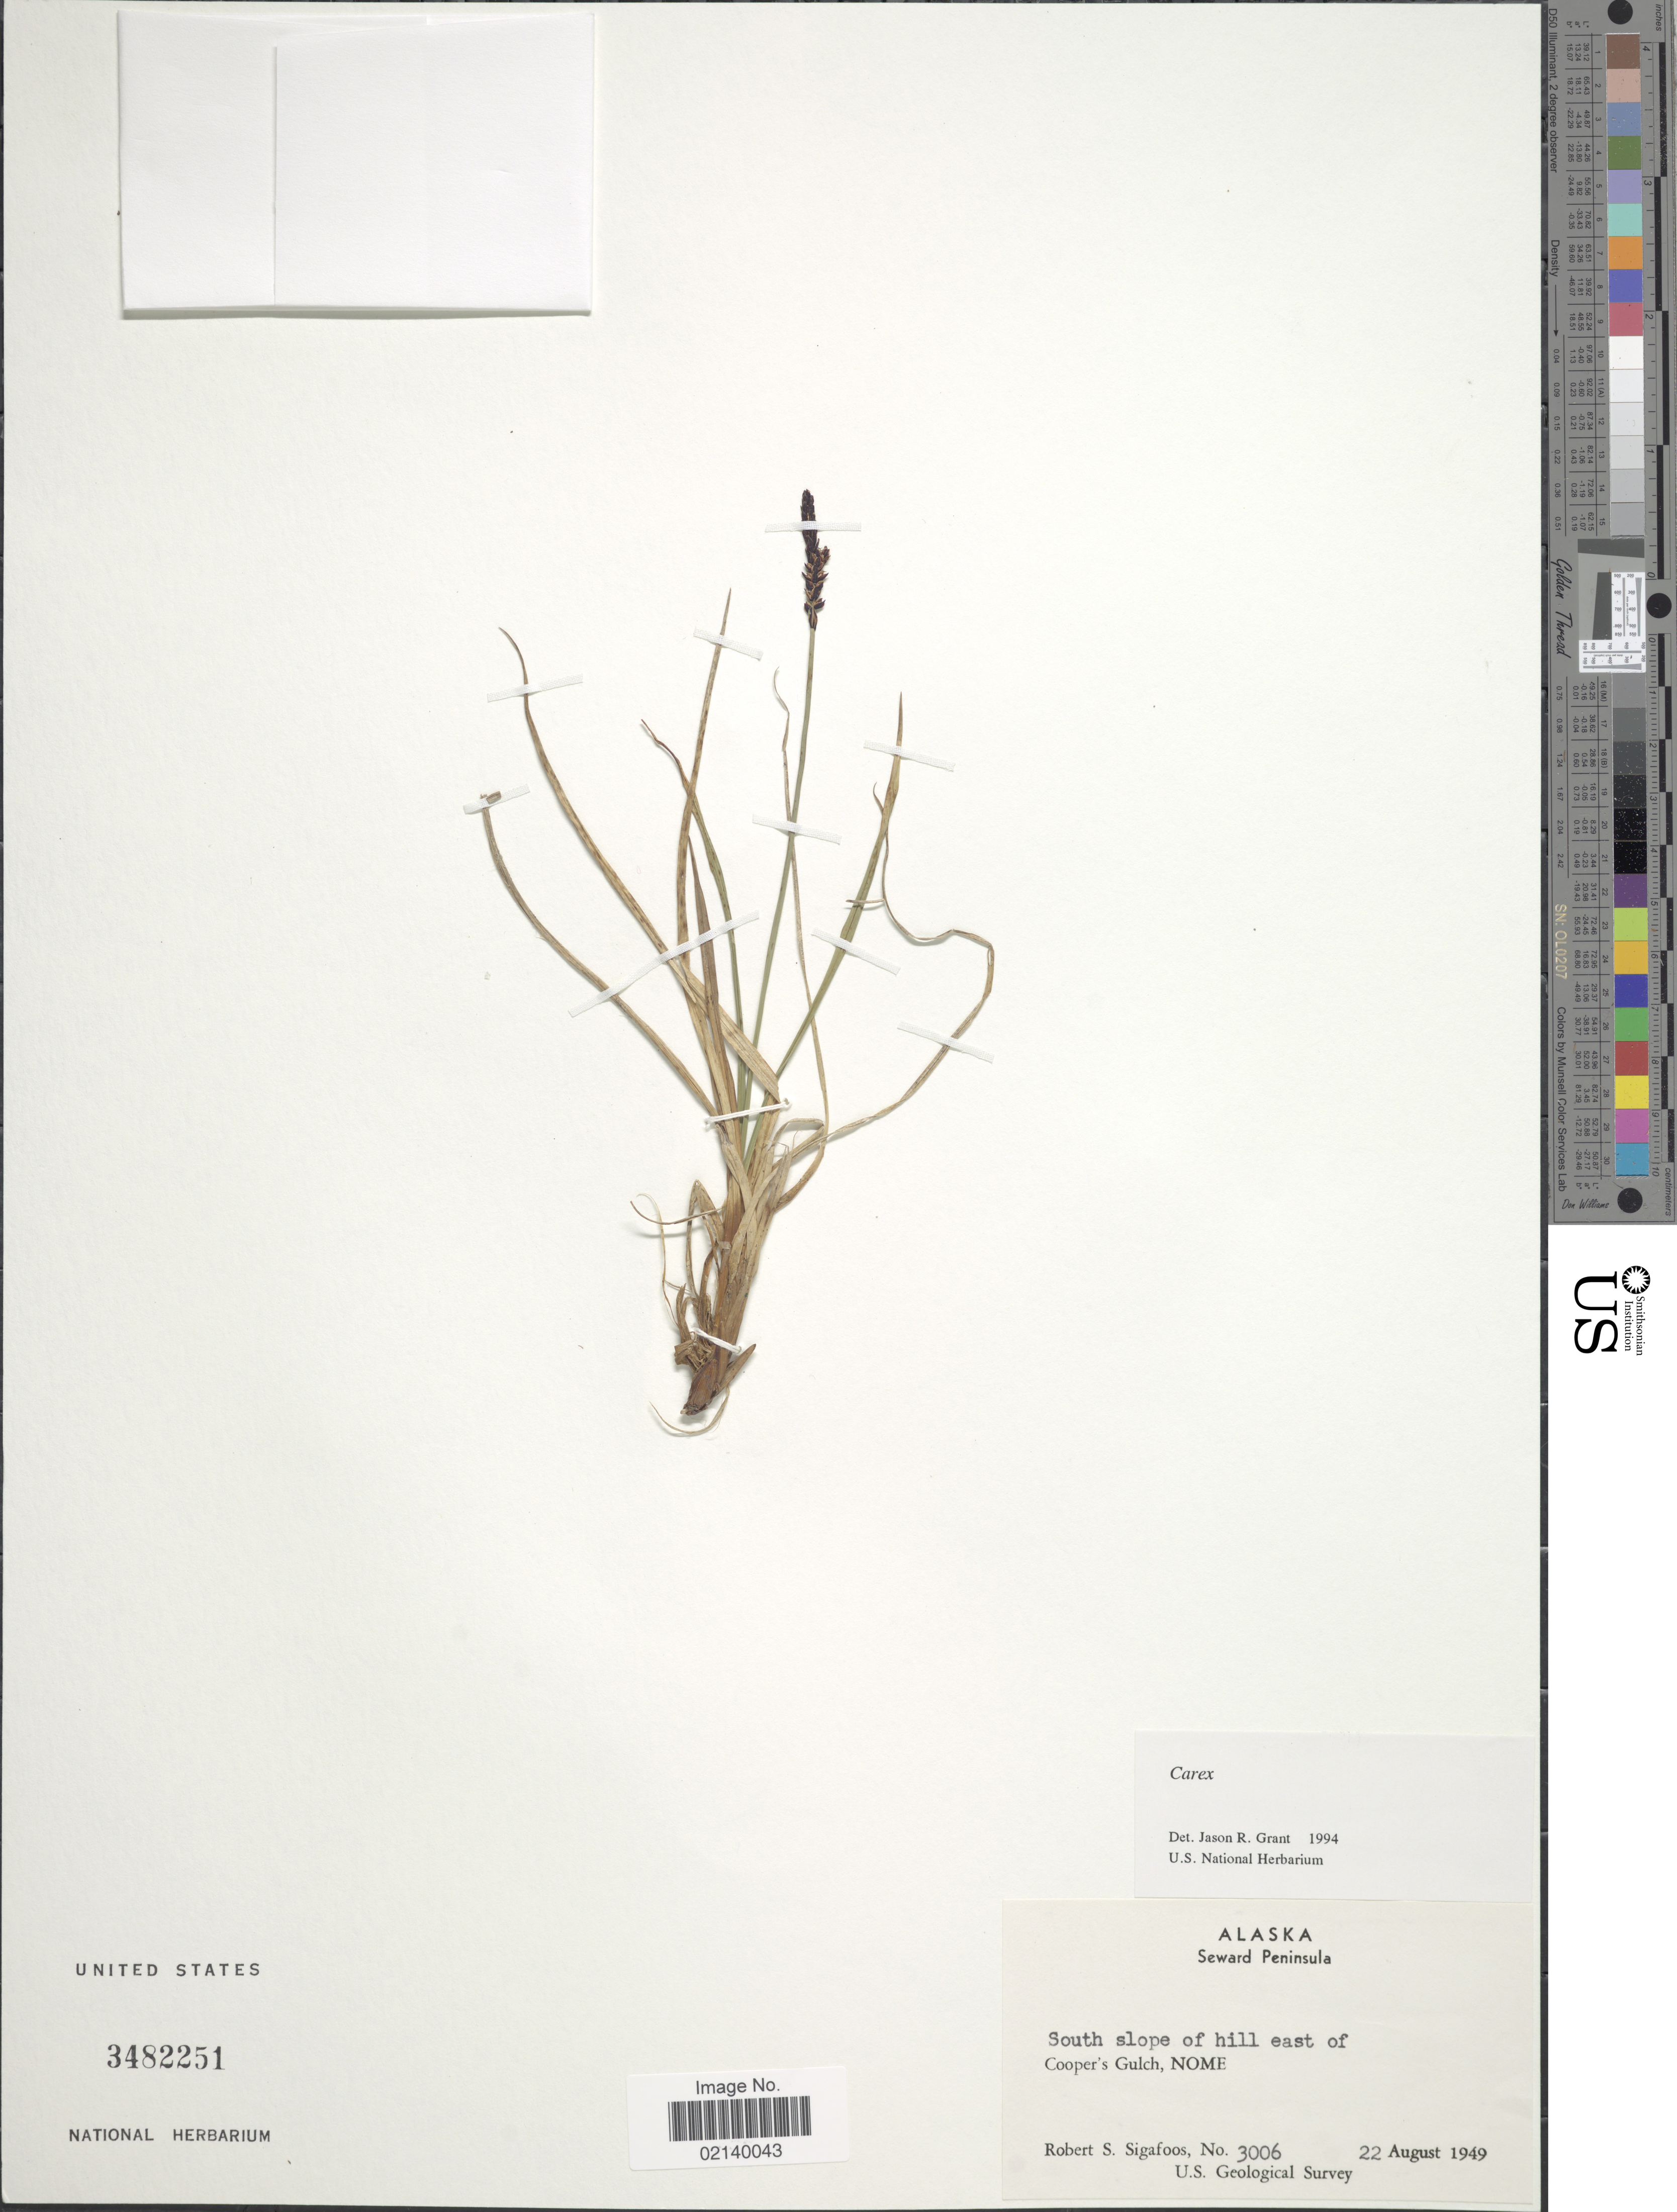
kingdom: Plantae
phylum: Tracheophyta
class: Liliopsida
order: Poales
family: Cyperaceae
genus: Carex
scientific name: Carex sp.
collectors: R. Sigafoos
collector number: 3006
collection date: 1949-08-22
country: United States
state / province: Alaska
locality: Seward Peninsula, south slope of hill east of Cooper's Gulch, Nome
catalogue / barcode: US 3482251